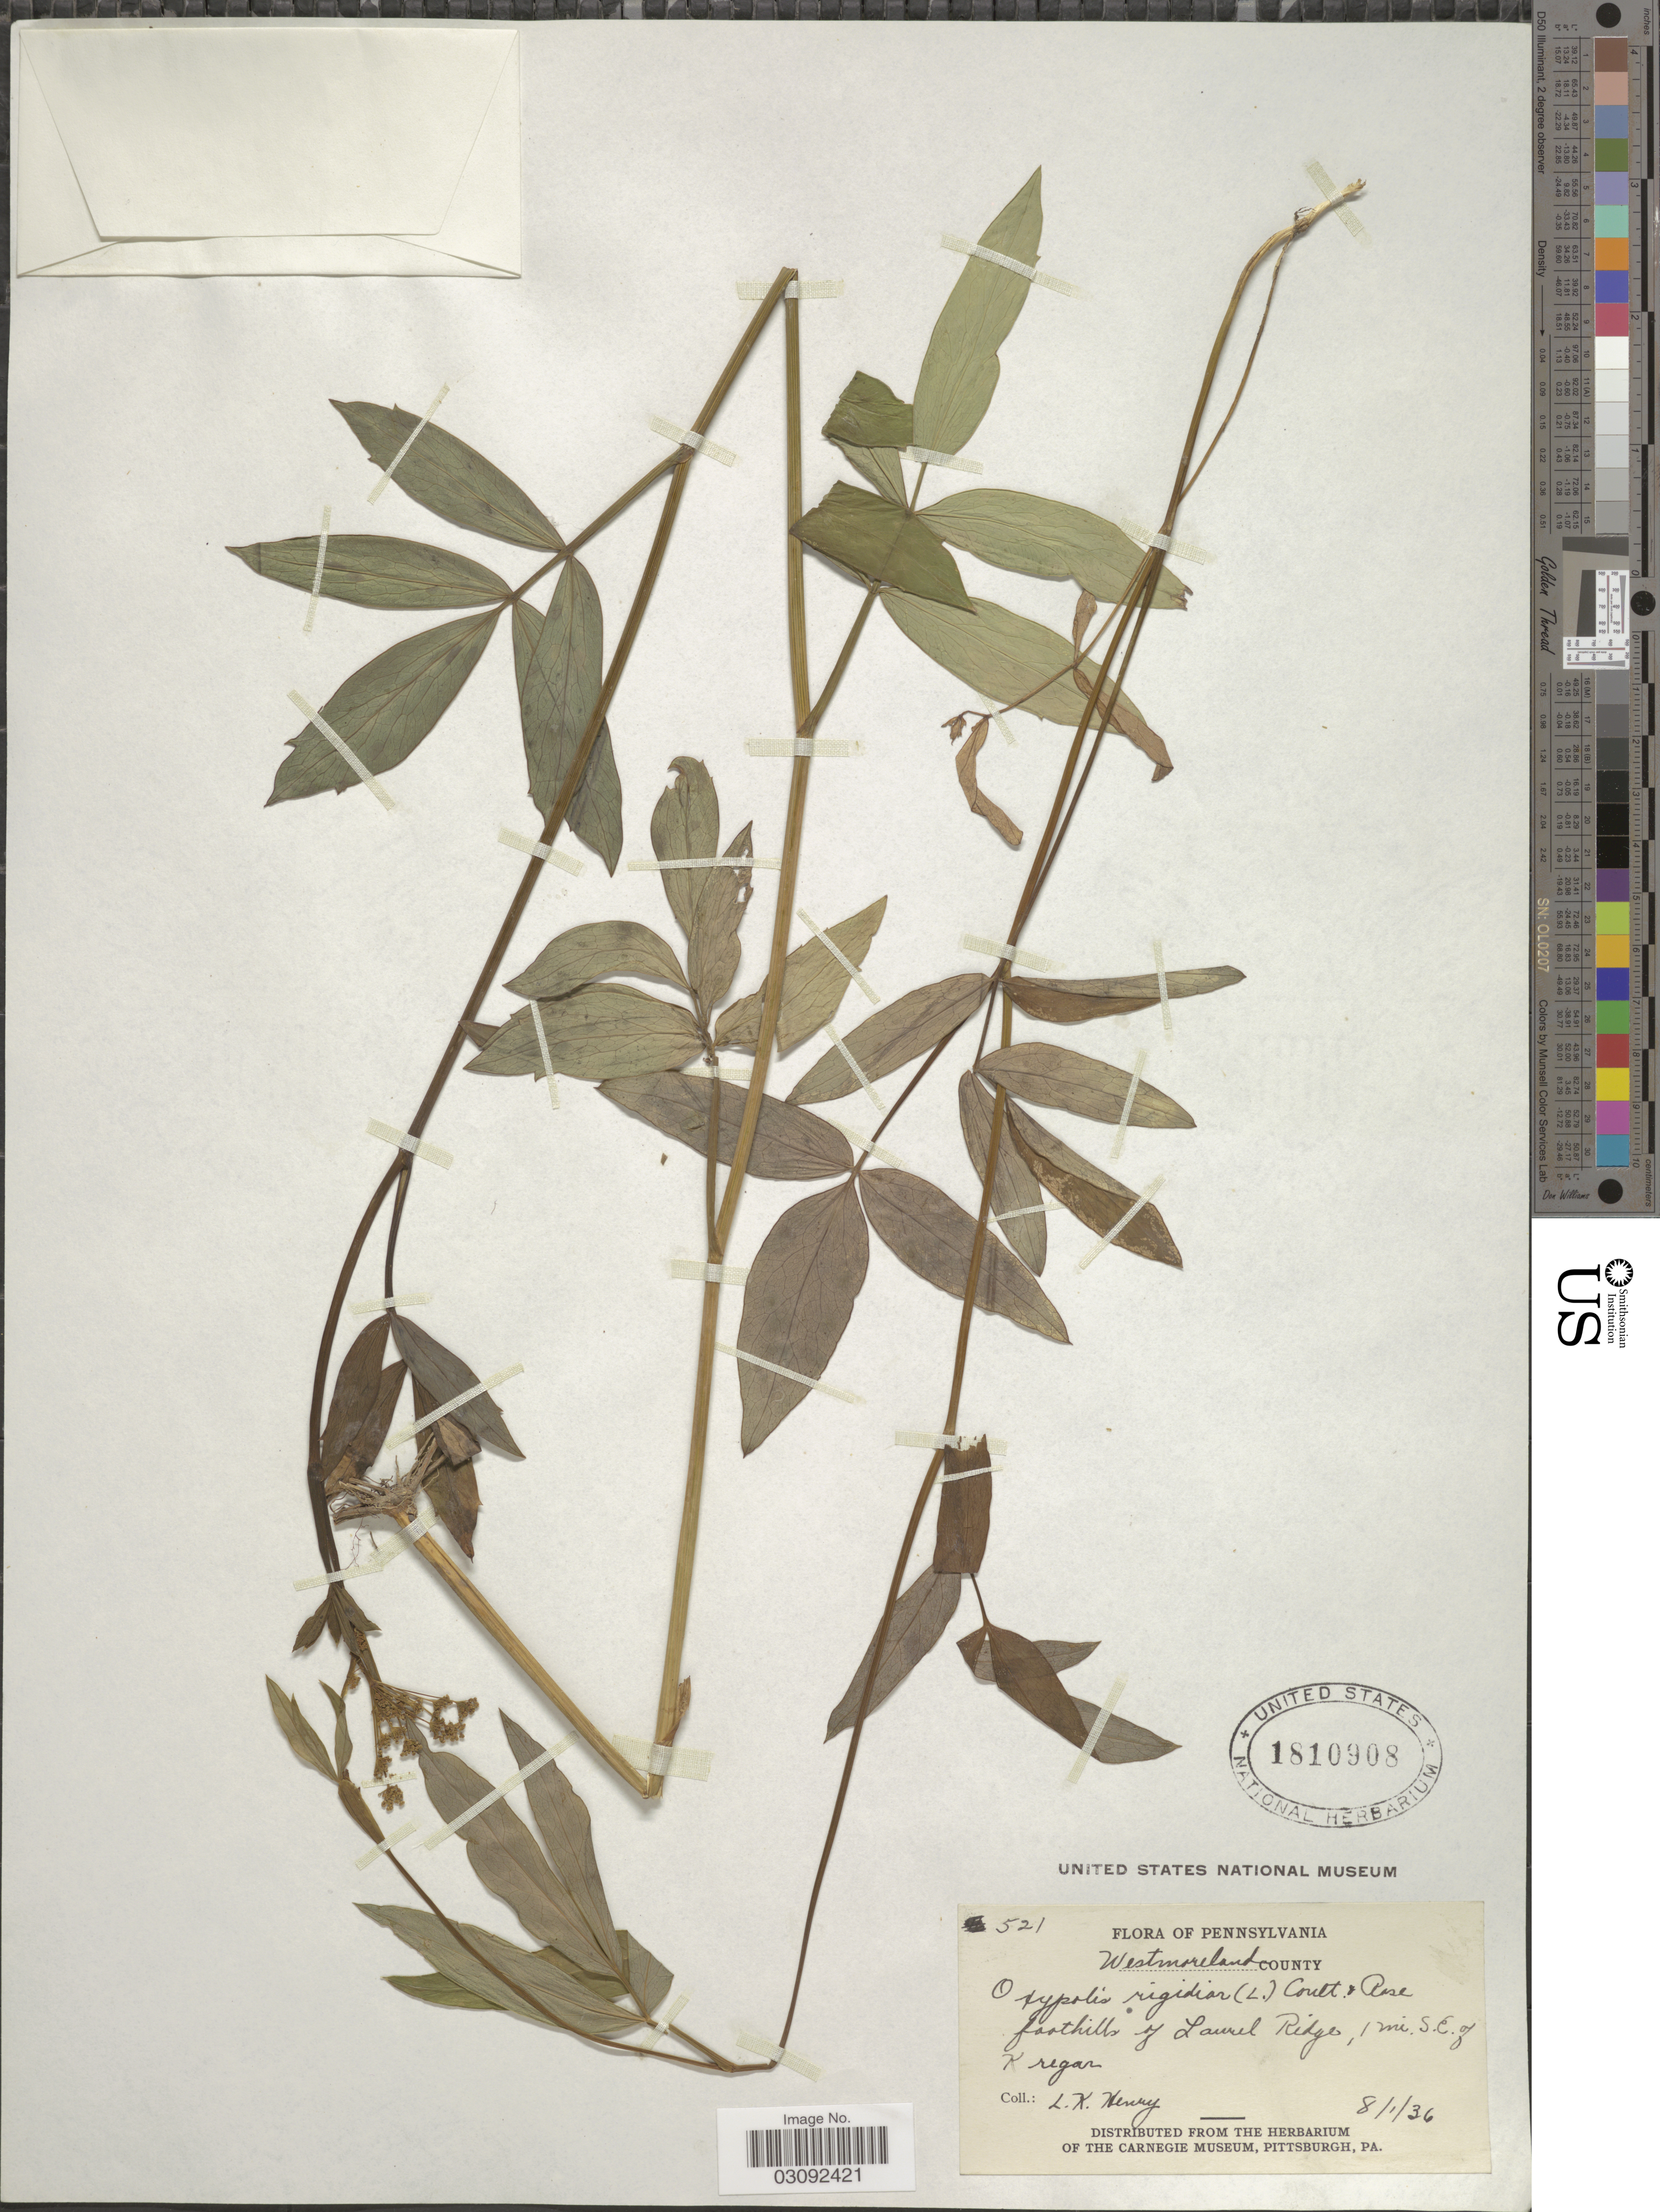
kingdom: Plantae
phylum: Tracheophyta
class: Magnoliopsida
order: Apiales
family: Apiaceae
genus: Oxypolis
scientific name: Oxypolis rigidior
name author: (L.) Raf.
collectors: L. K. Henry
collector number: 521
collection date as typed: Transcribed d/m/y: 1/8/36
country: United States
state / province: Pennsylvania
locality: Westmoreland County. Foothills of Laurel Ridge, 1 mi. S. E. of Kregar.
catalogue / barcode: US 1810908